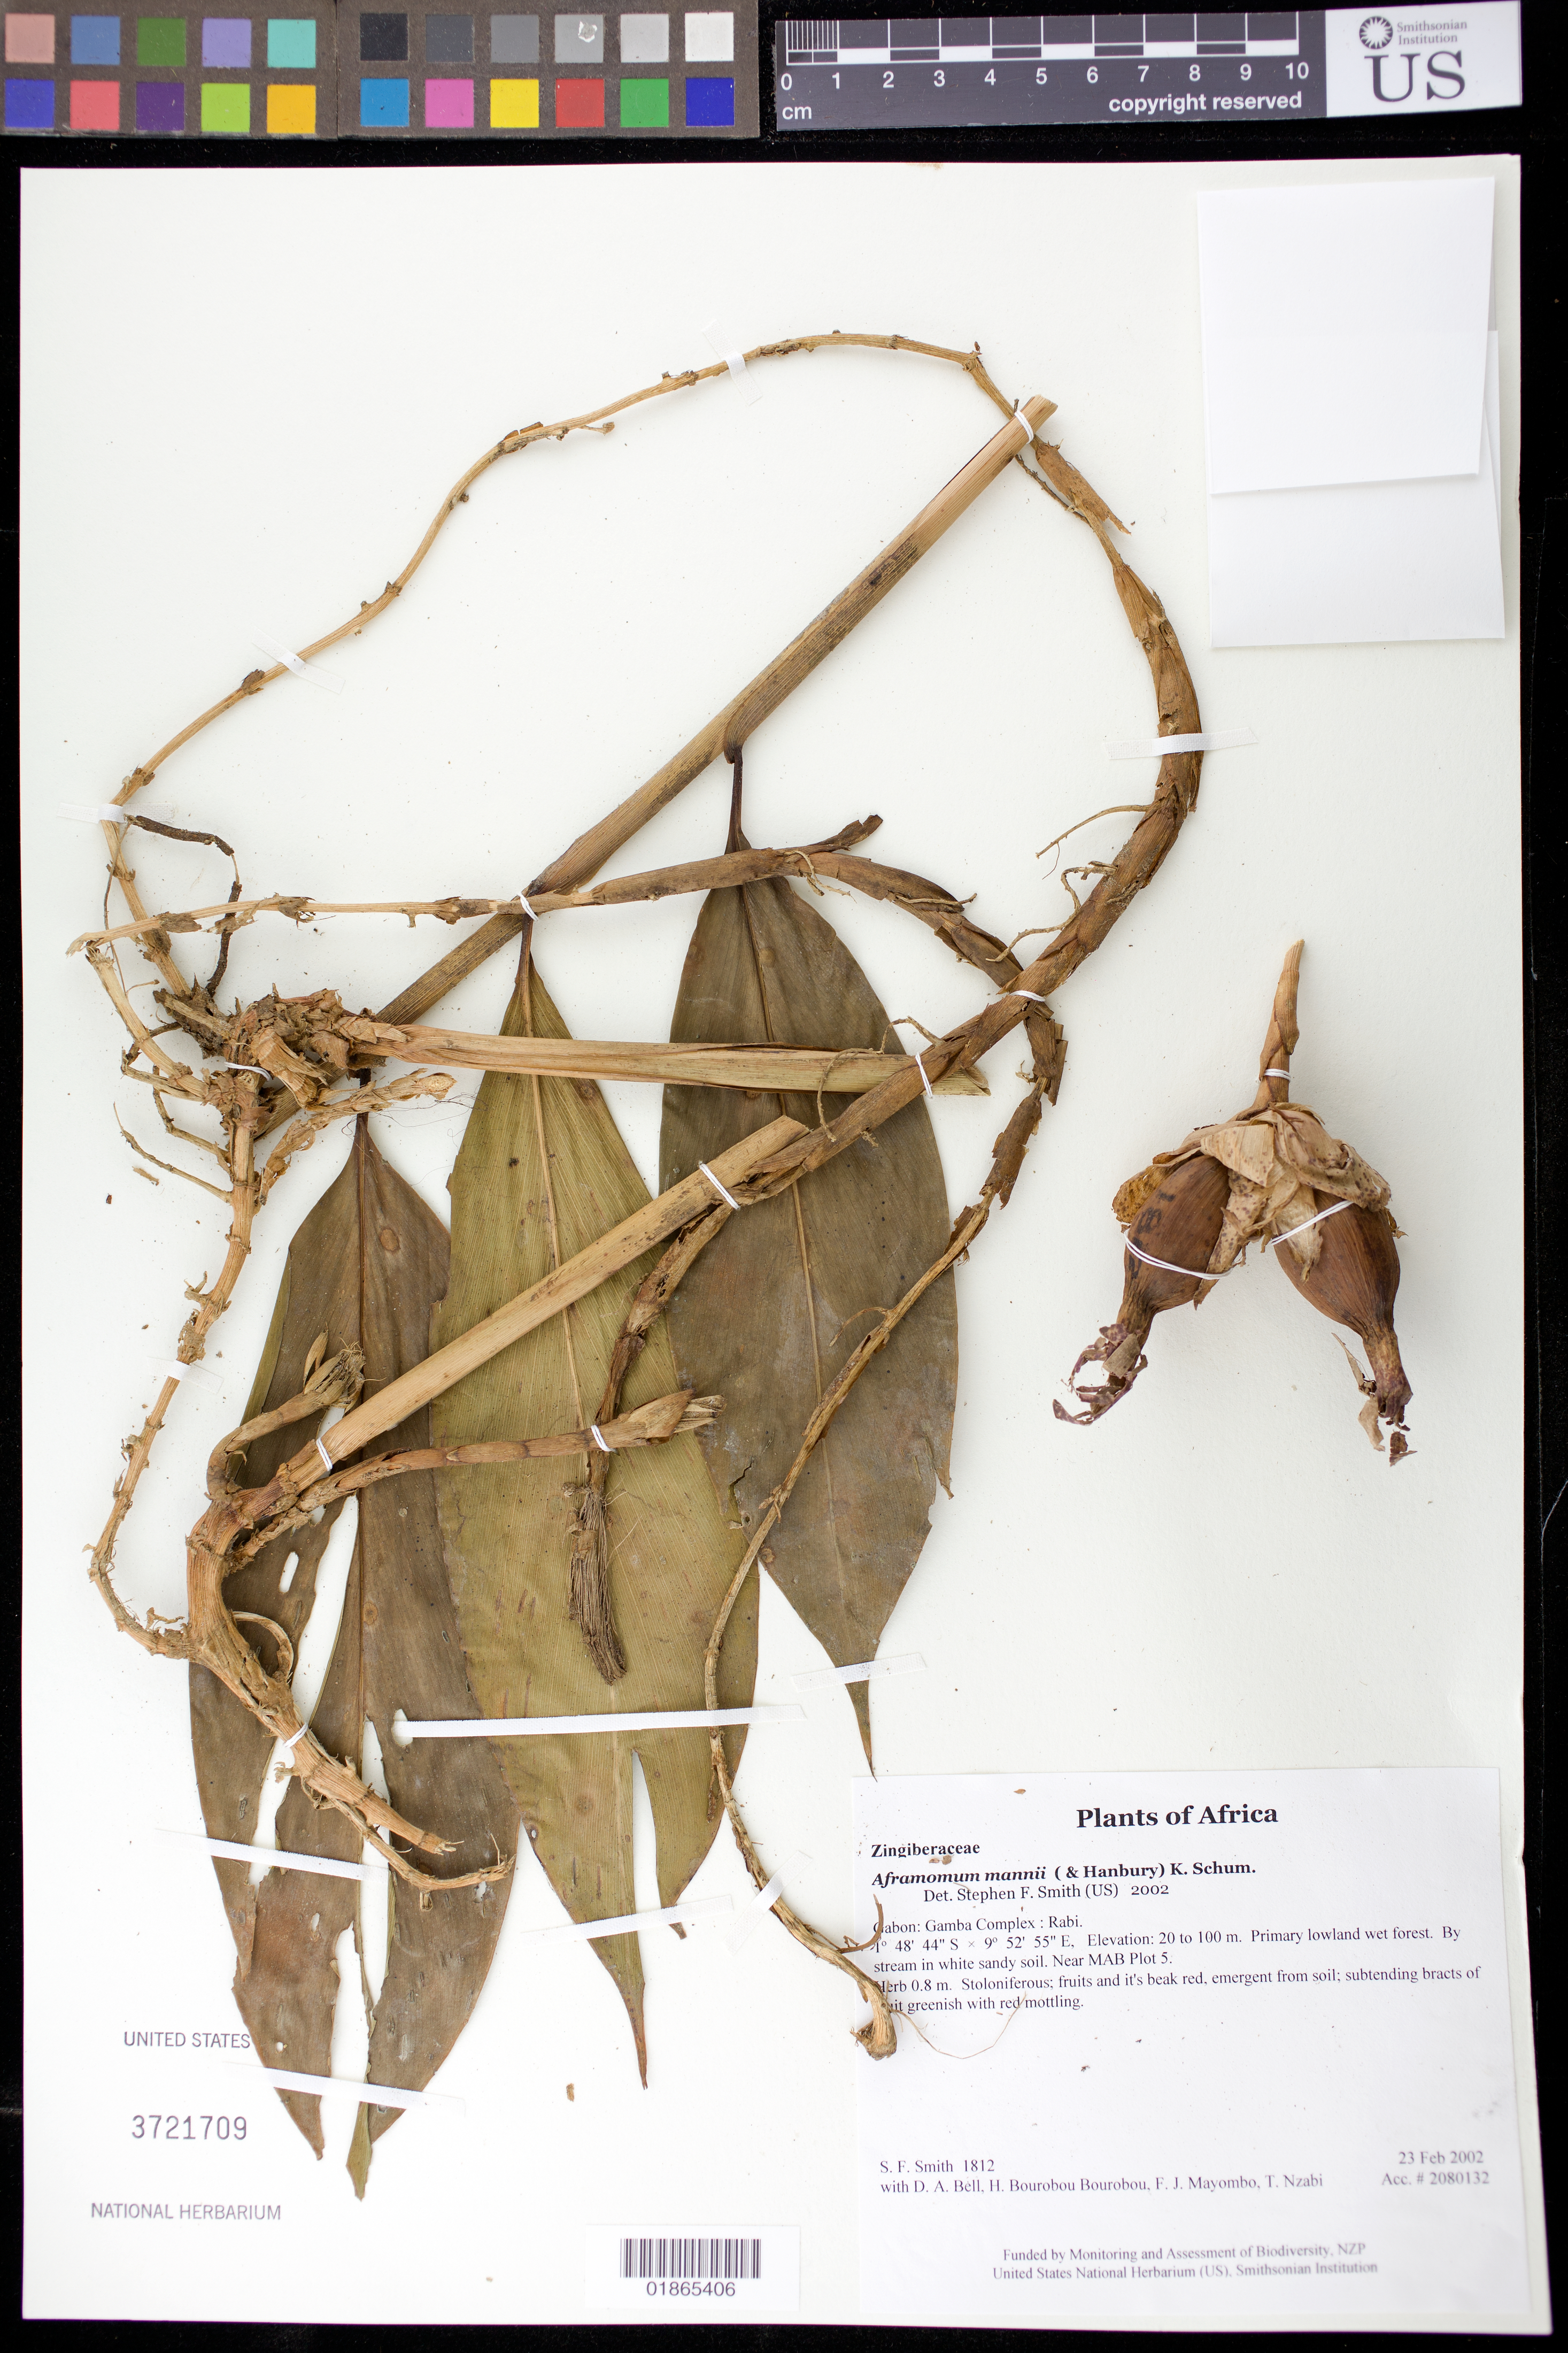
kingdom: Plantae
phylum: Tracheophyta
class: Liliopsida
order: Zingiberales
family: Zingiberaceae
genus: Aframomum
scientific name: Aframomum mannii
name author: (Oliv. & T. Hanb.) K. Schum.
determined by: Smith, Stephen F., (US), NMNH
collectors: S.F. Smith, D. A. Bell, H. Bourobou Bourobou & F. J. Mayombo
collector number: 1812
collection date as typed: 23 Feb 2002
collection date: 2002-02-23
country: Gabon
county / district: Gamba Complex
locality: Rabi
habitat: Primary lowland wet forest. By stream in white sandy soil. Near MAB Plot 5.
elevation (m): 20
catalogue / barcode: US 3721709